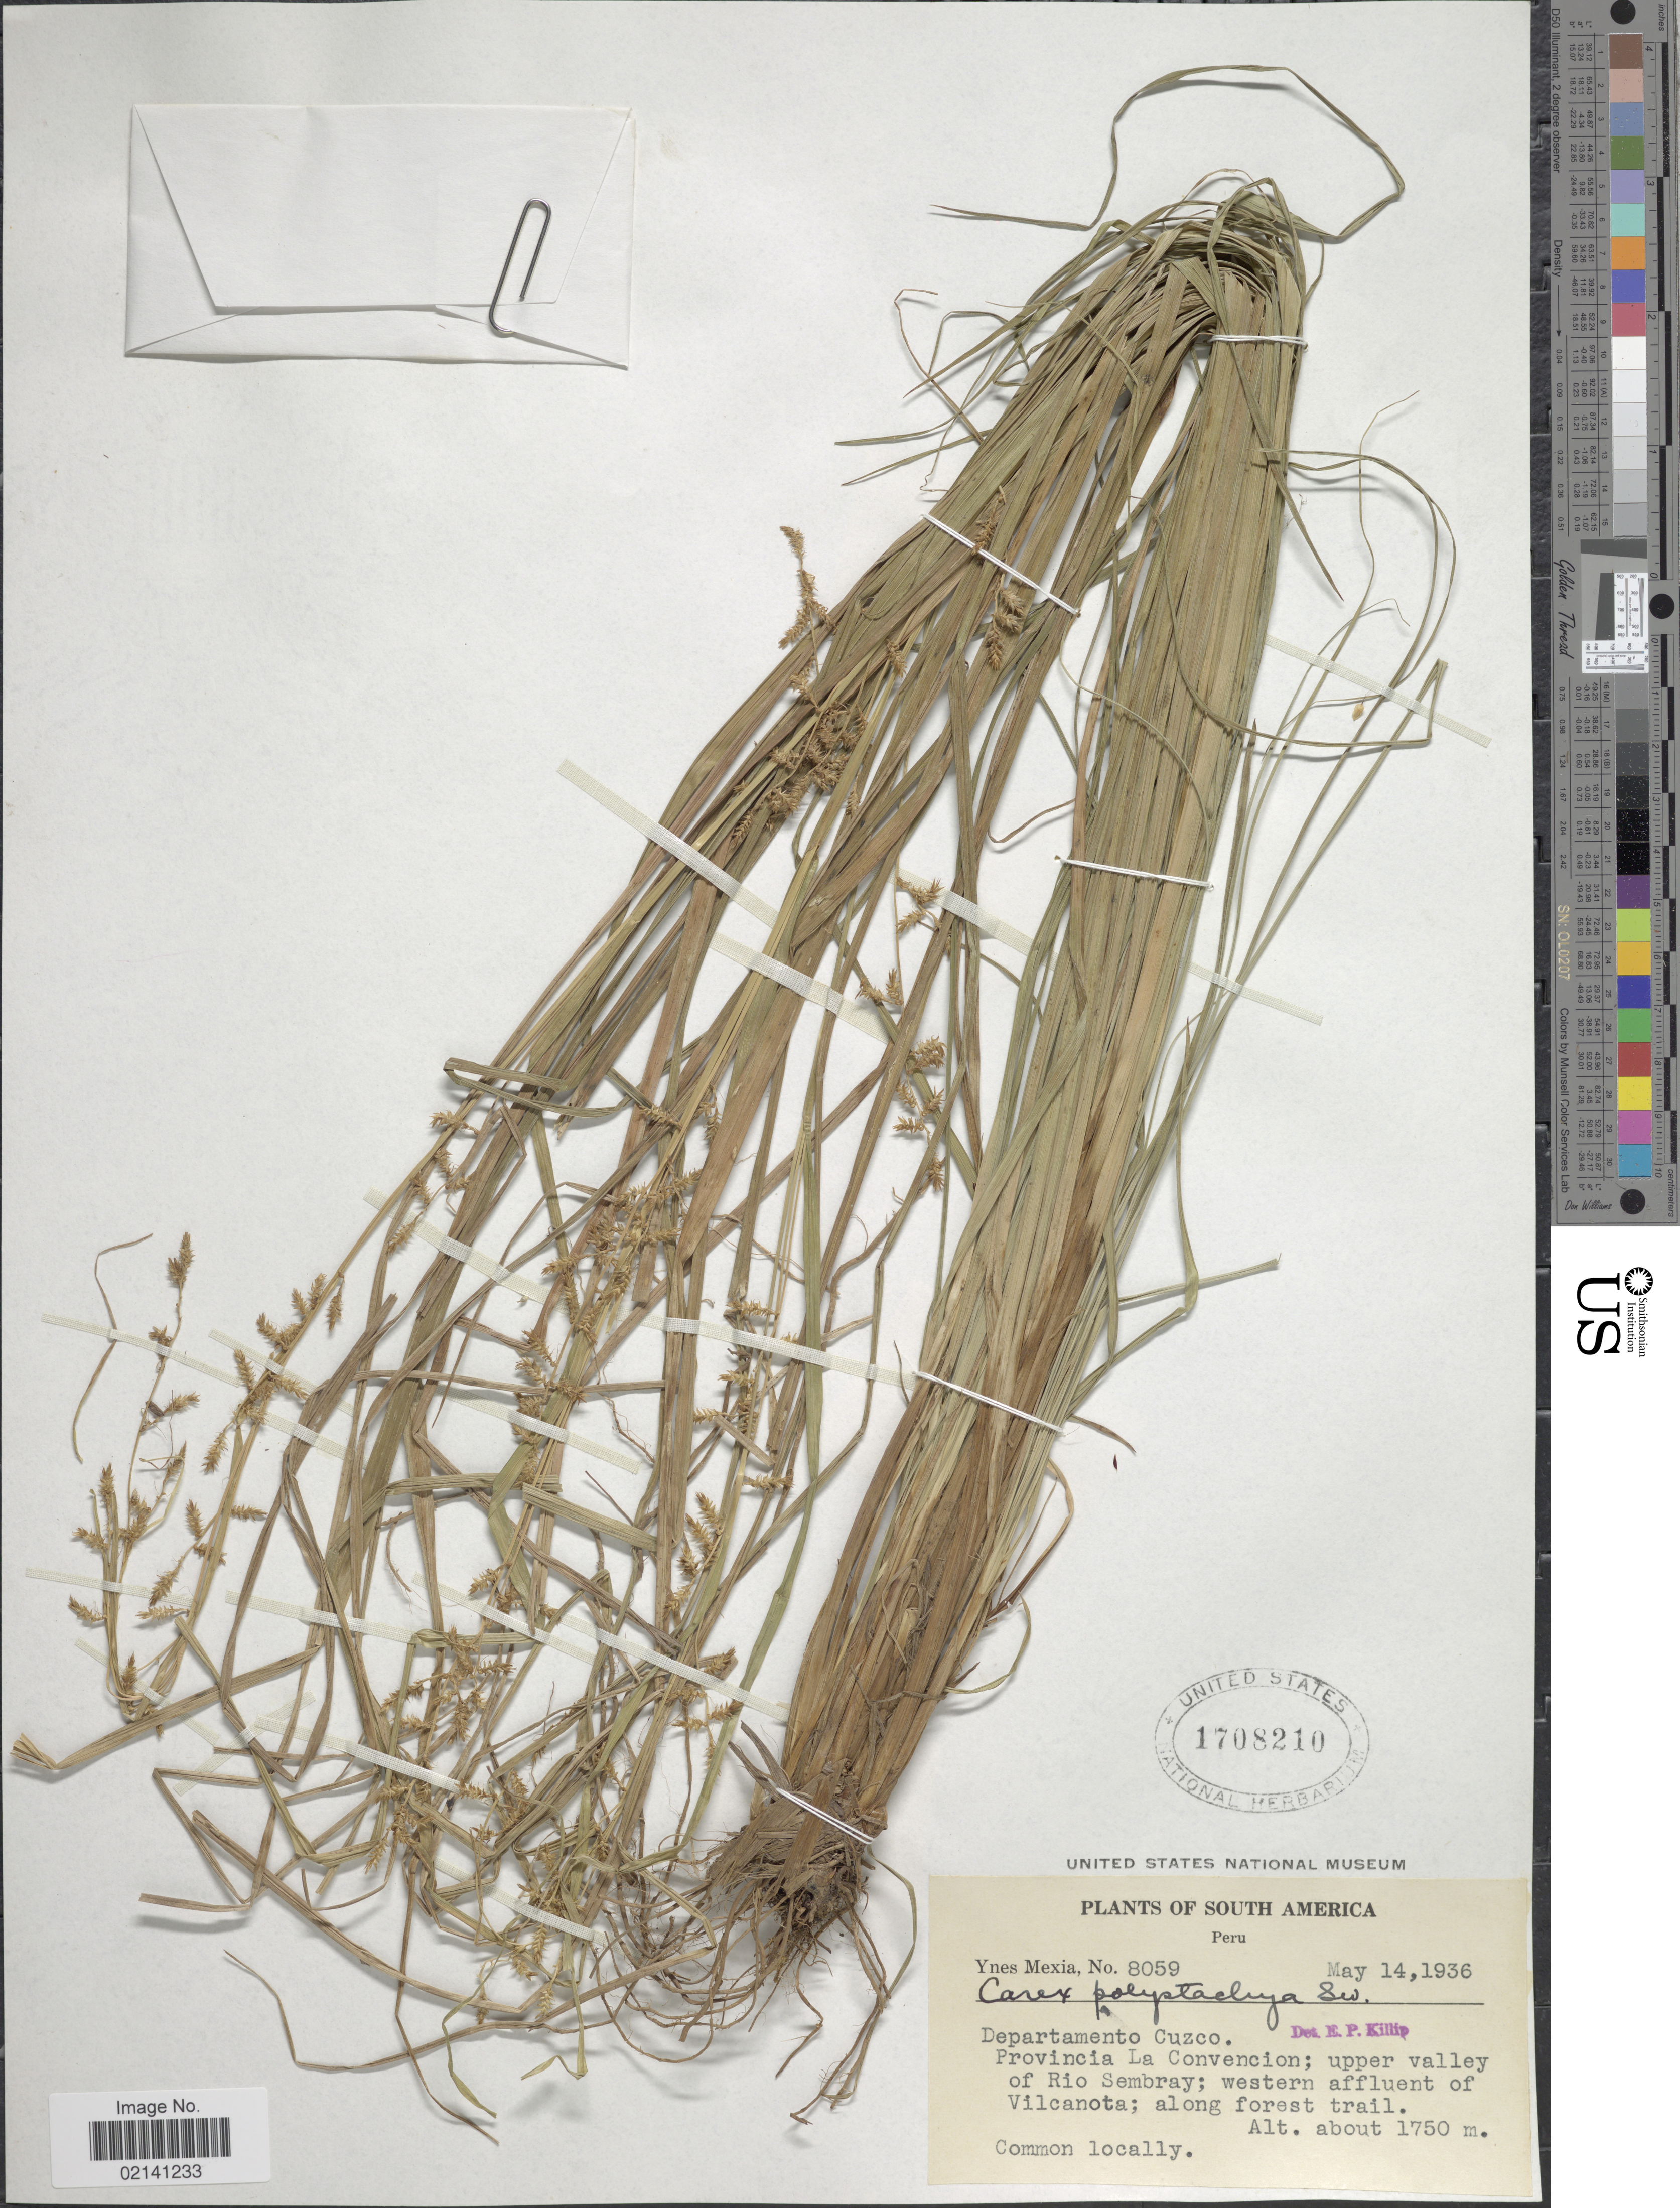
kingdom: Plantae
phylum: Tracheophyta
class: Liliopsida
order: Poales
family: Cyperaceae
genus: Carex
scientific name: Carex polystachya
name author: Sw. ex Wahlenb.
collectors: Y. Mexia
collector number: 8059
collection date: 1936-05-14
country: Peru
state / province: Cusco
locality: Provincia La Convencion; upper valley of Rio Sembray; western affluent of Vilcanota; along forest trail, Departamento Cuzco.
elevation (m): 1750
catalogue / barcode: US 1708210